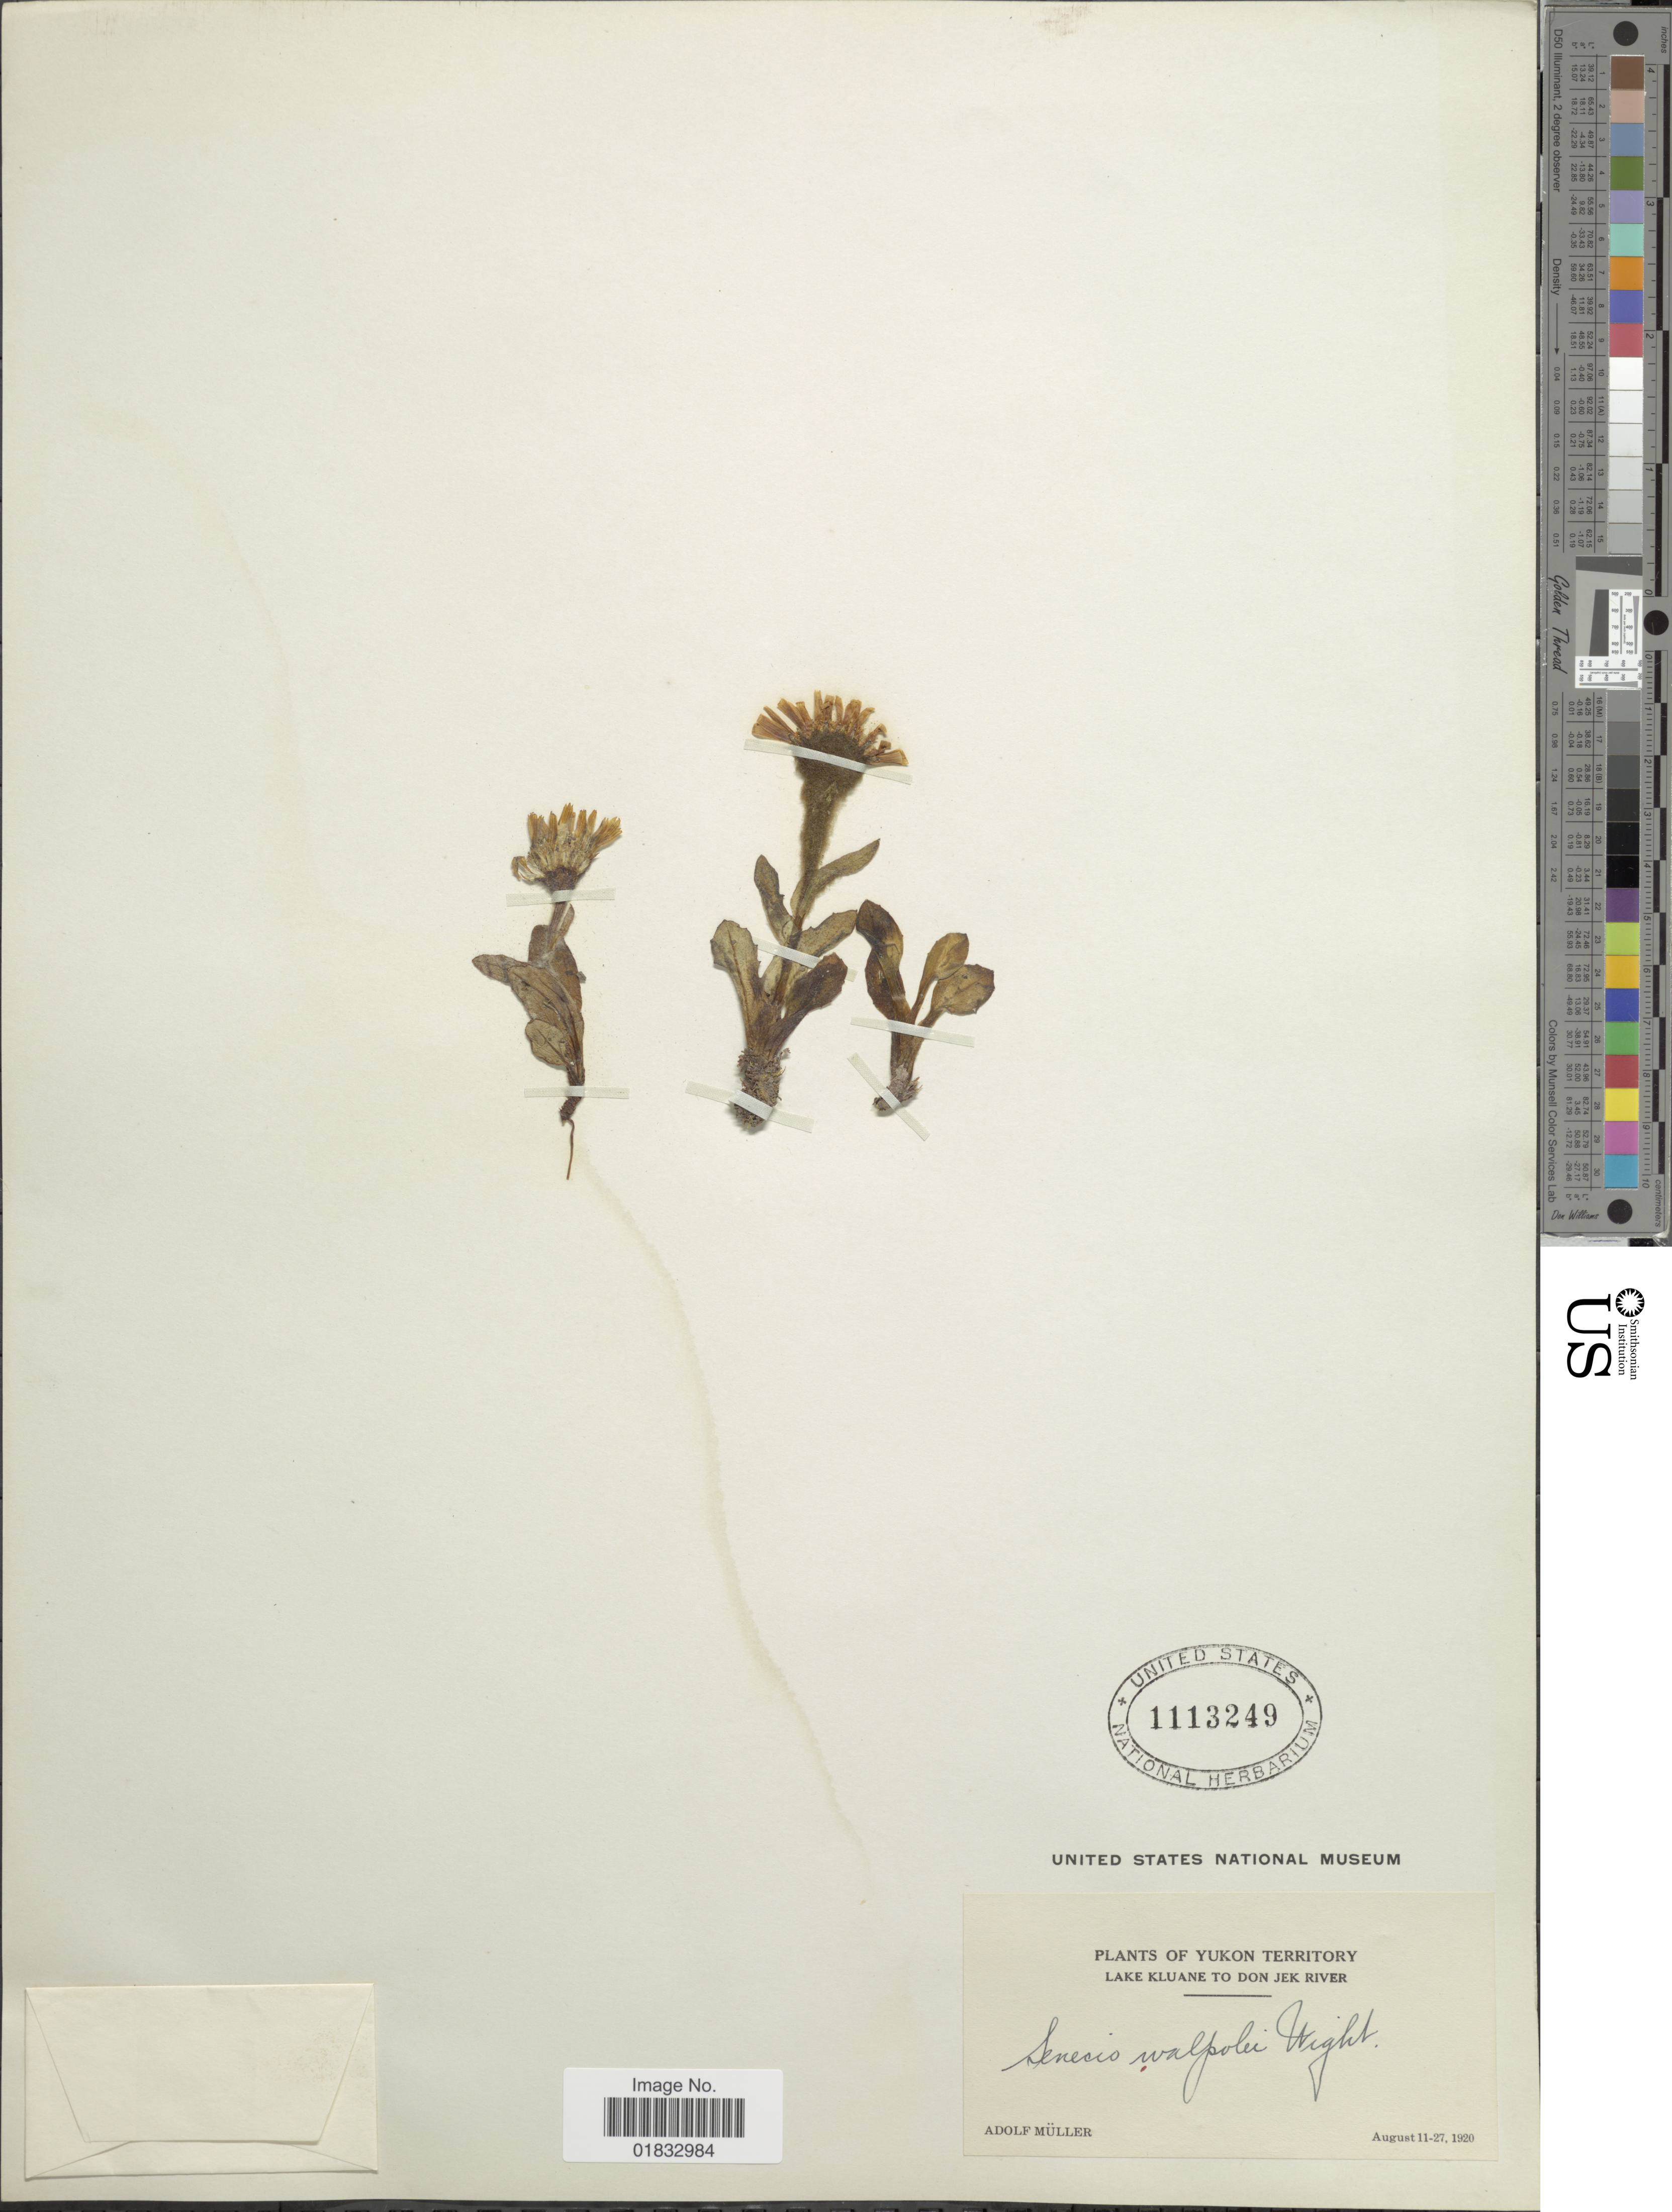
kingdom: Plantae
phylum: Tracheophyta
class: Magnoliopsida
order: Asterales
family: Asteraceae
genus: Tephroseris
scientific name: Tephroseris sp.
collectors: A. Muller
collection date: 1920-08-11/1920-08-27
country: Canada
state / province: Yukon Territory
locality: Lake Kluane to Don Jek River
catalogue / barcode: US 1113249